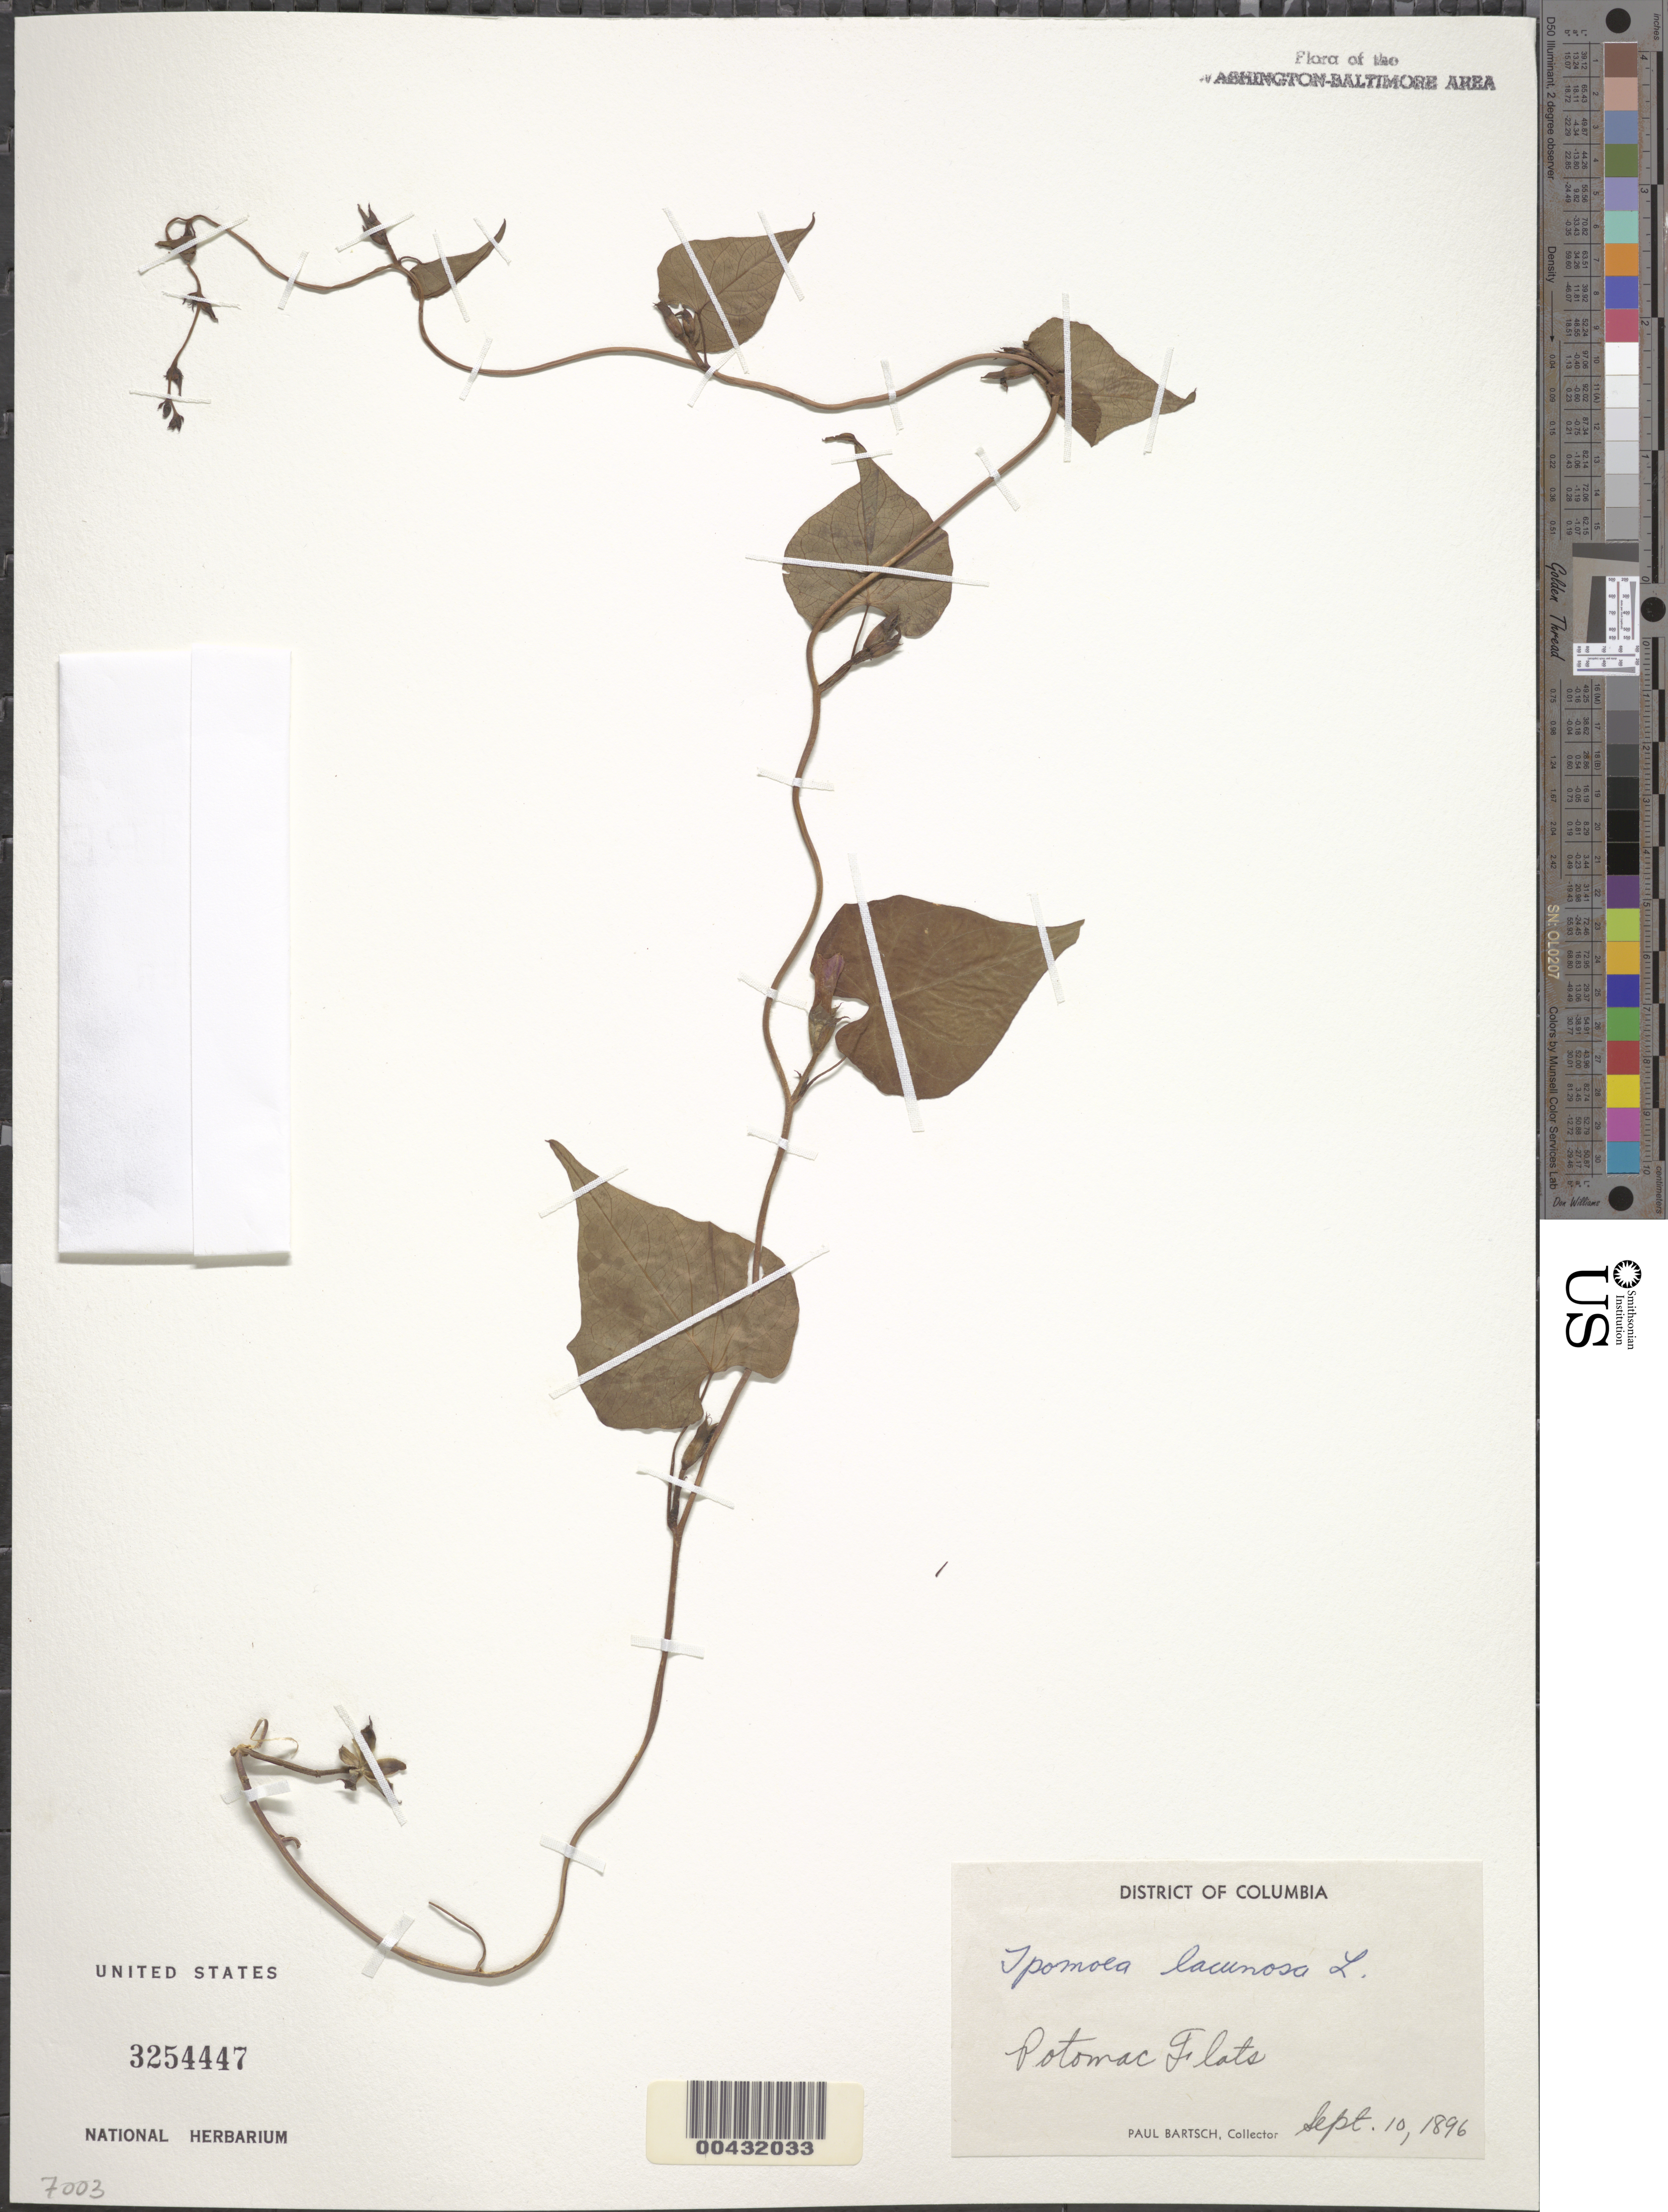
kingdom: Plantae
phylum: Tracheophyta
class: Magnoliopsida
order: Solanales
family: Convolvulaceae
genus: Ipomoea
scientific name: Ipomoea lacunosa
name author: L.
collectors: P. Bartsch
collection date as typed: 10 Sep 1896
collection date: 1896-09-10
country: United States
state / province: District of Columbia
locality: Potomac flats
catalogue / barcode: US 3254447